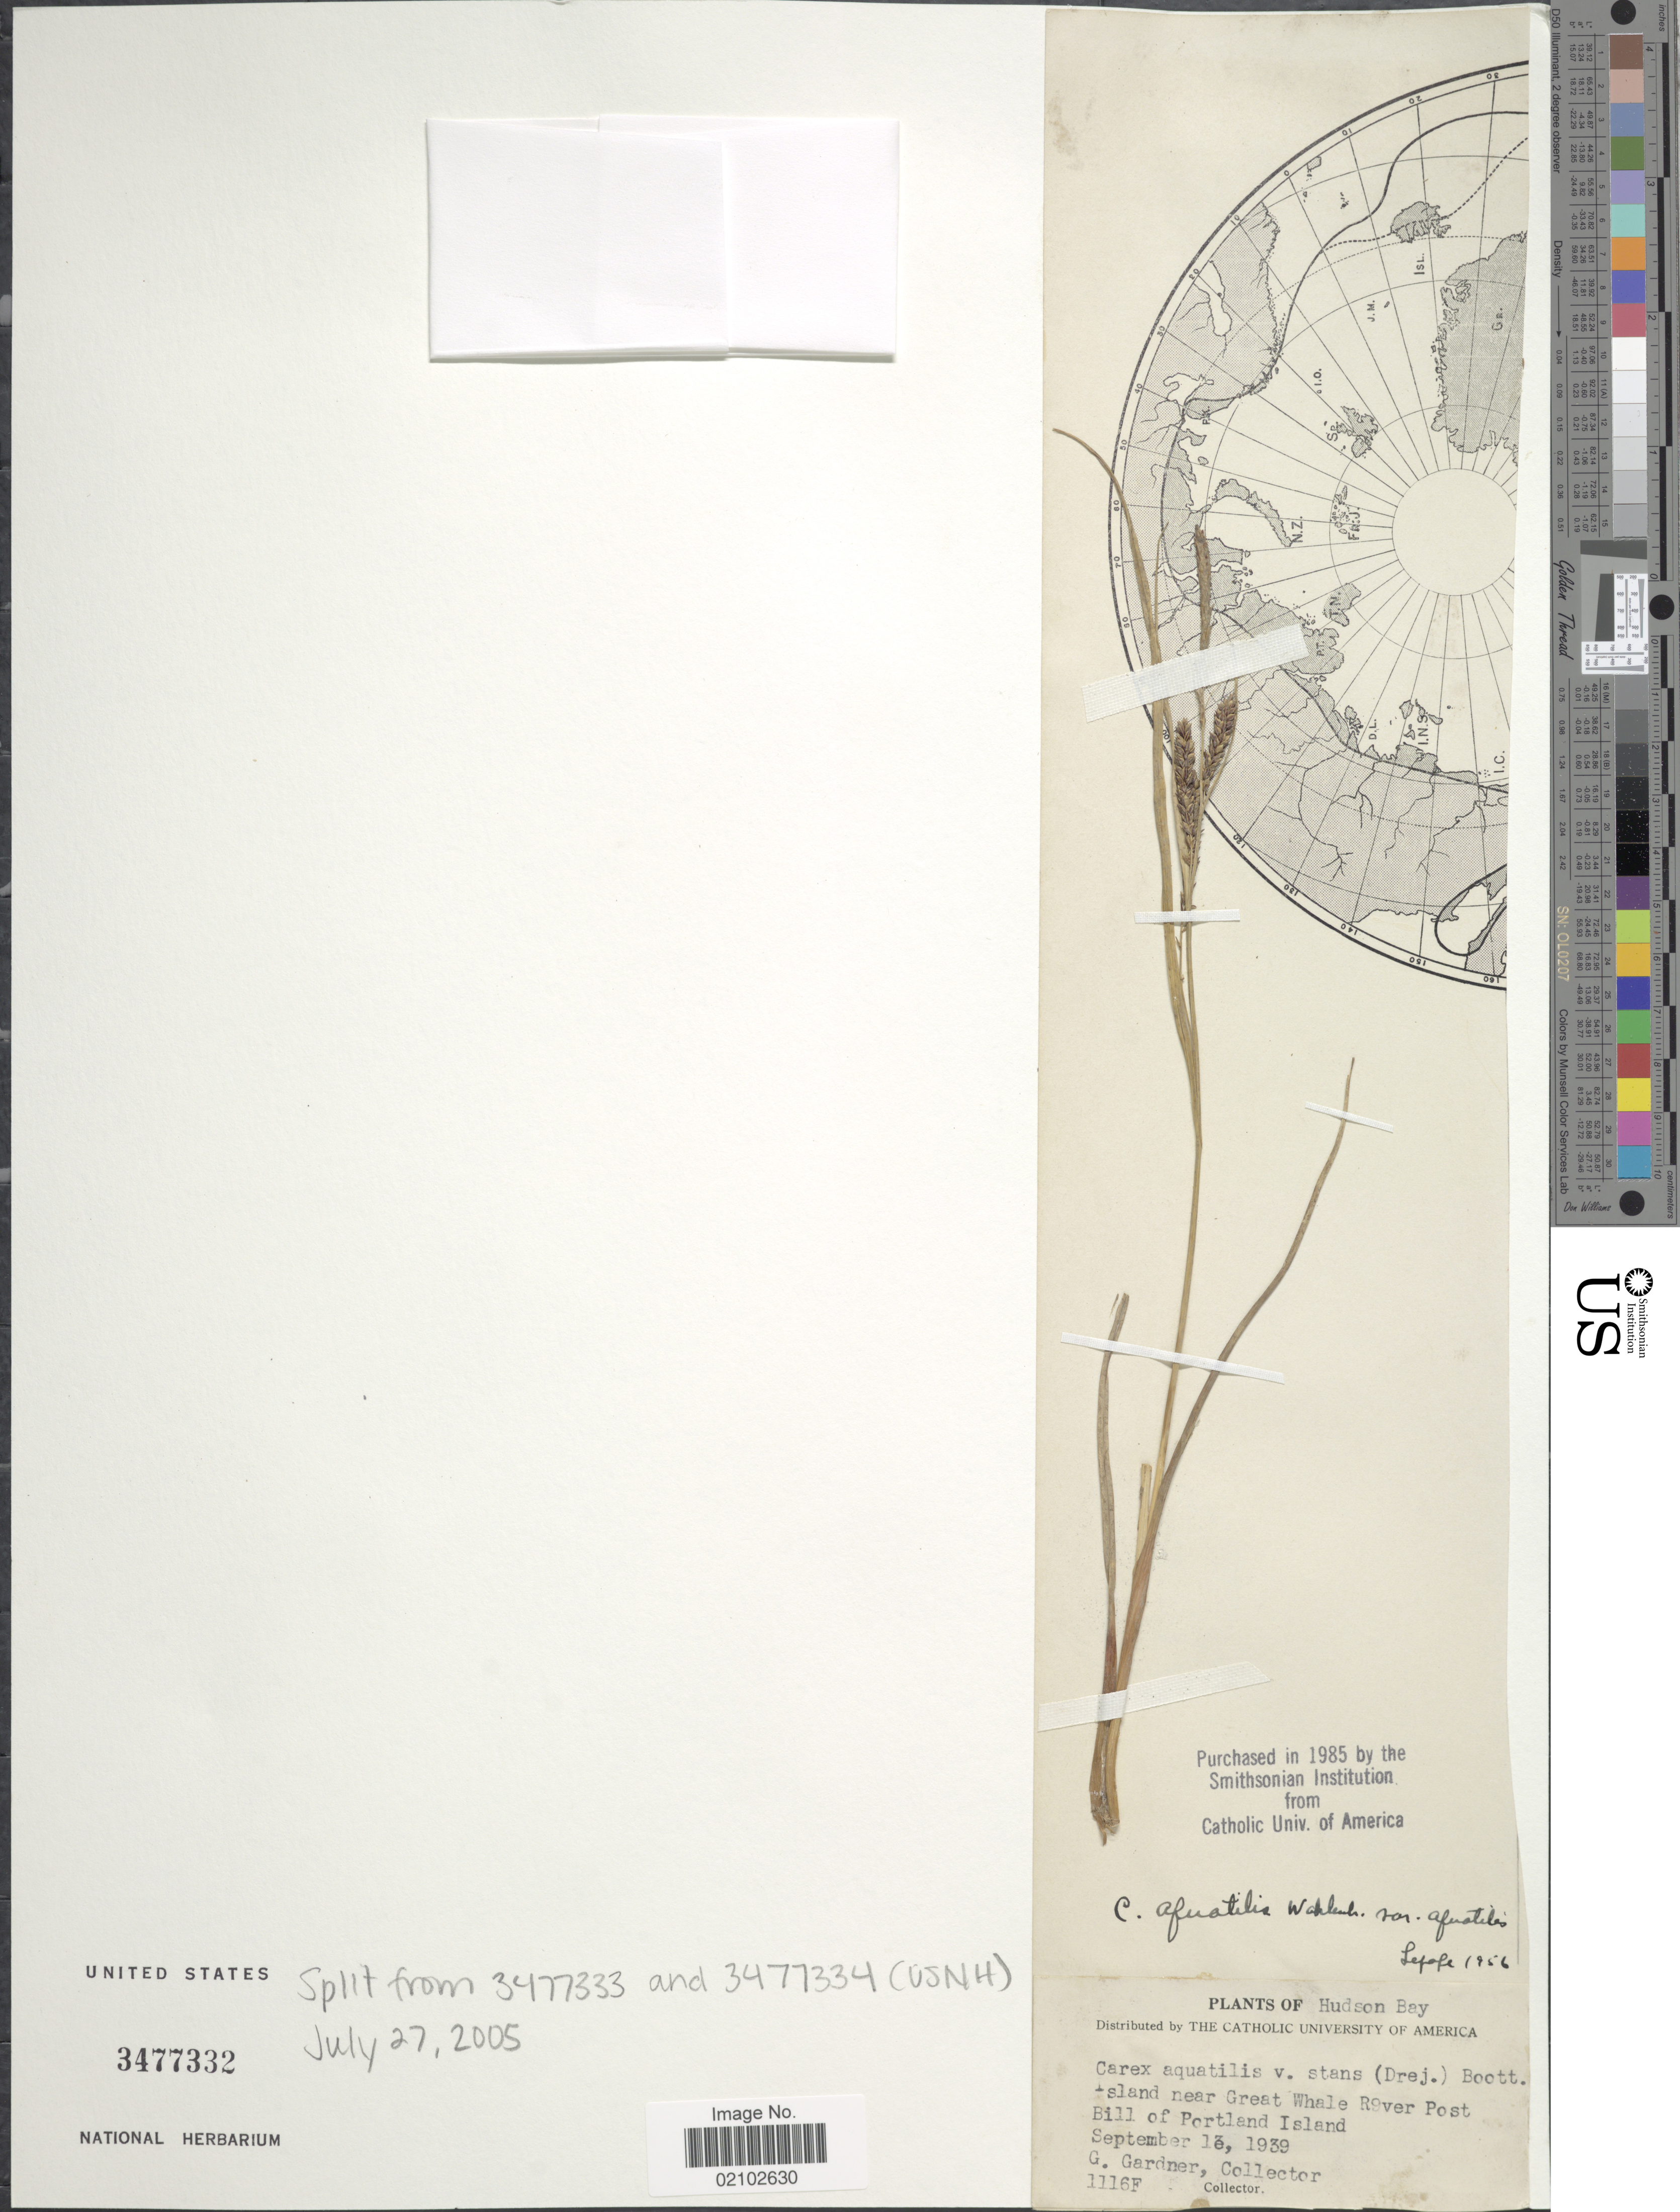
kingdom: Plantae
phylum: Tracheophyta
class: Liliopsida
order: Poales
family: Cyperaceae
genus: Carex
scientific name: Carex aquatilis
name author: Wahlenb.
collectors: G. Gardner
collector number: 1116F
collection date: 1939-09-13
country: Canada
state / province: Quebec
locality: Hudson Bay, Island near Great Whale R9ver Post, Bill of Portland Island.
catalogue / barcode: US 3477332